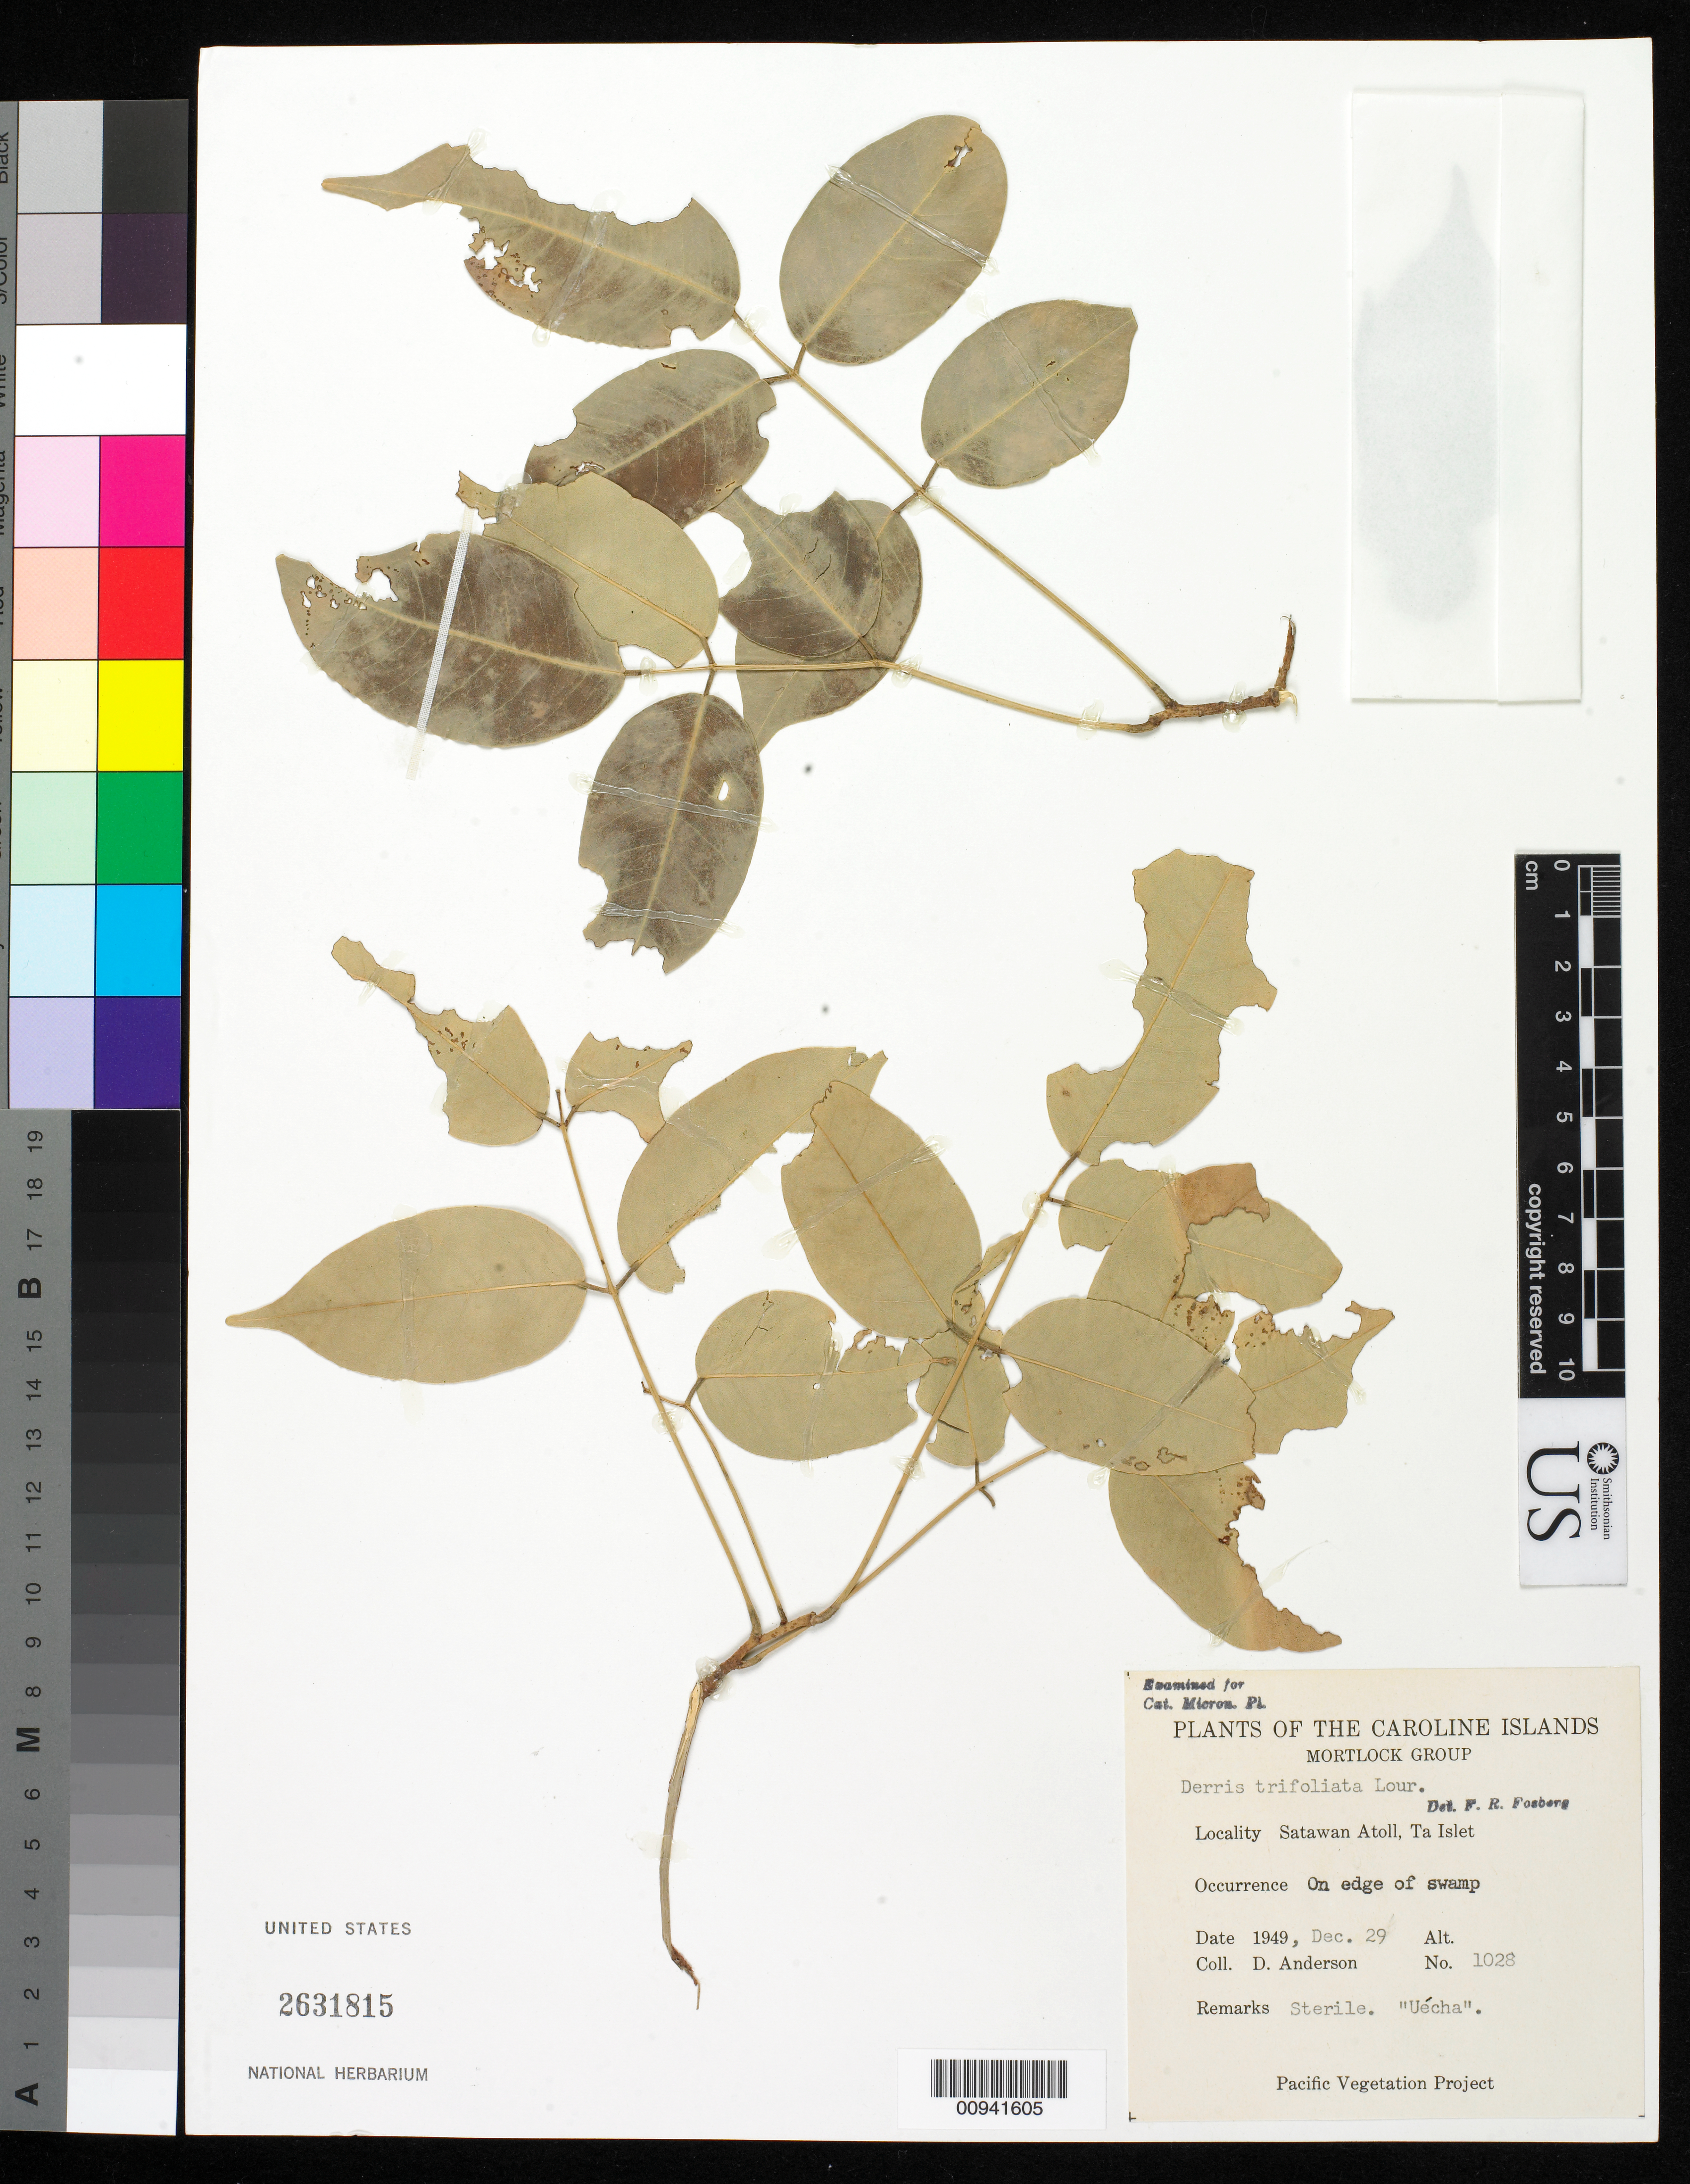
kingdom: Plantae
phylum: Tracheophyta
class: Magnoliopsida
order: Fabales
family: Fabaceae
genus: Derris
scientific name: Derris trifoliata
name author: Lour.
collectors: D. Anderson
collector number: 1028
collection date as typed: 29 Dec 1949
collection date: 1949-12-29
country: Micronesia, Federated States of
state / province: Truk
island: Satawan Atoll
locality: Ta Islet.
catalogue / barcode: US 2631815